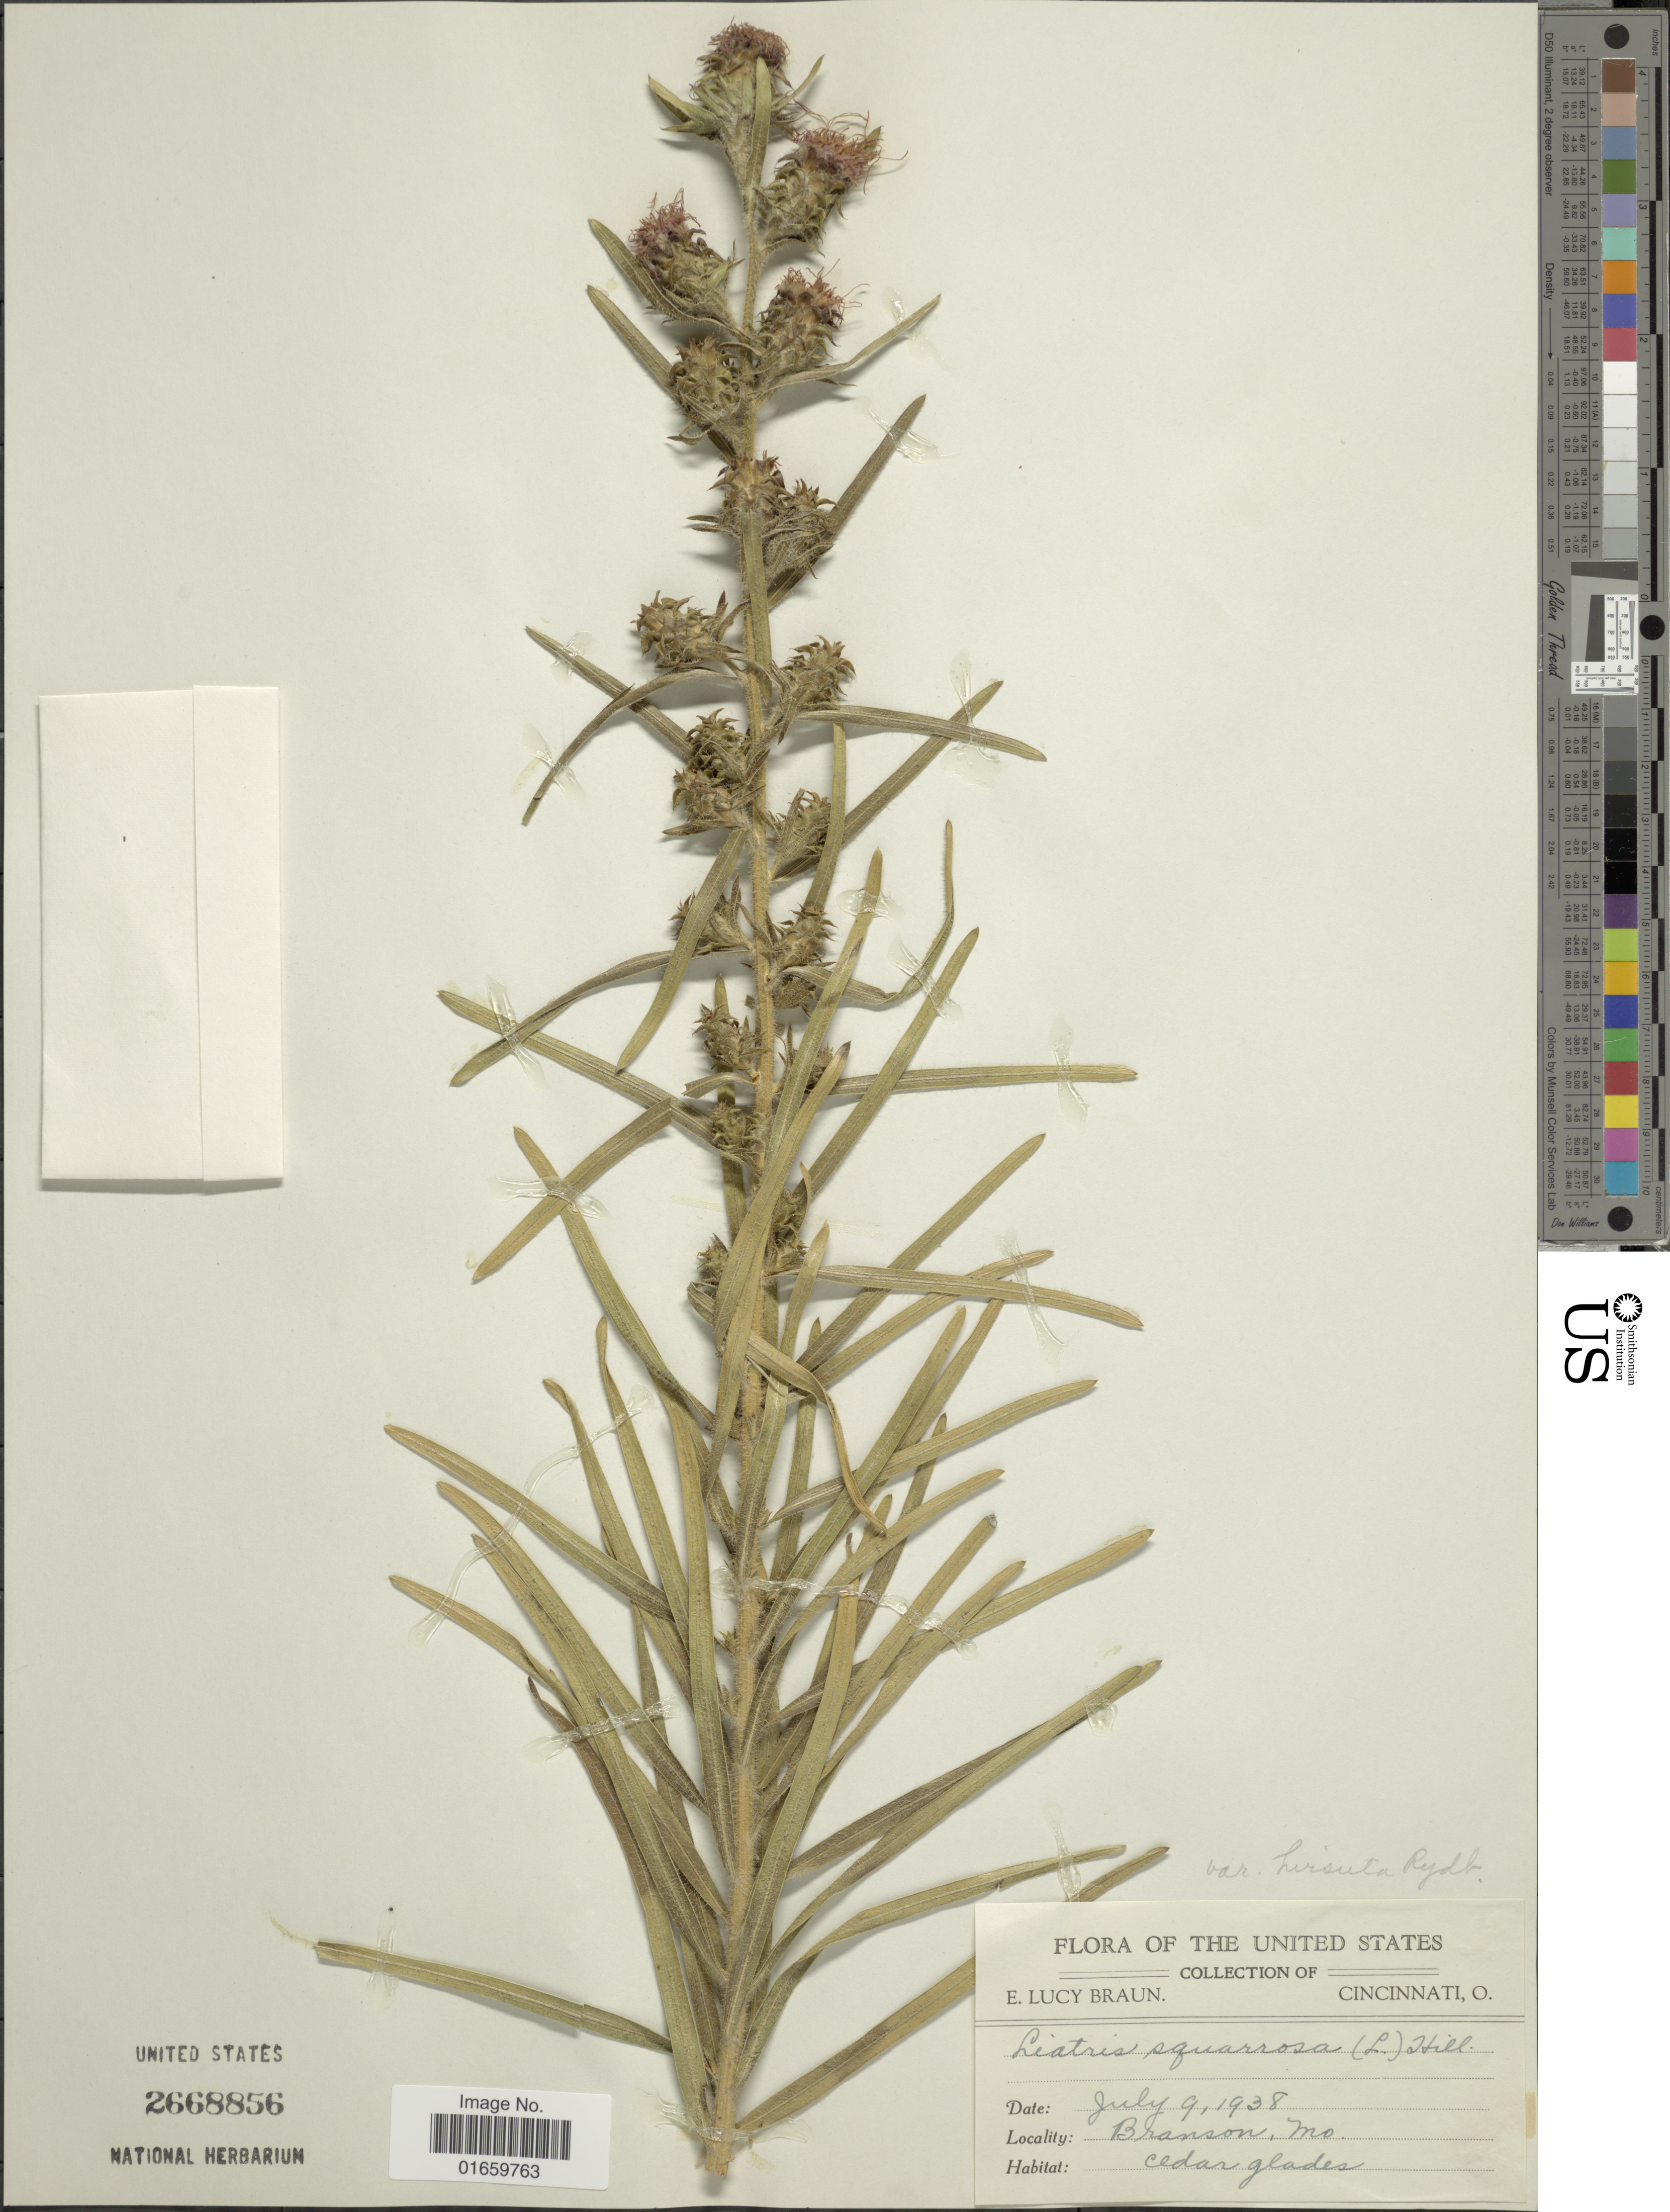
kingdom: Plantae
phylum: Tracheophyta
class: Magnoliopsida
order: Asterales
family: Asteraceae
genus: Liatris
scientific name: Liatris squarrosa var. hirsuta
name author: Rydb.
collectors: E. L. Braun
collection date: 1938-07-09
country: United States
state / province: Missouri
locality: Branson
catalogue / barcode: US 2668856